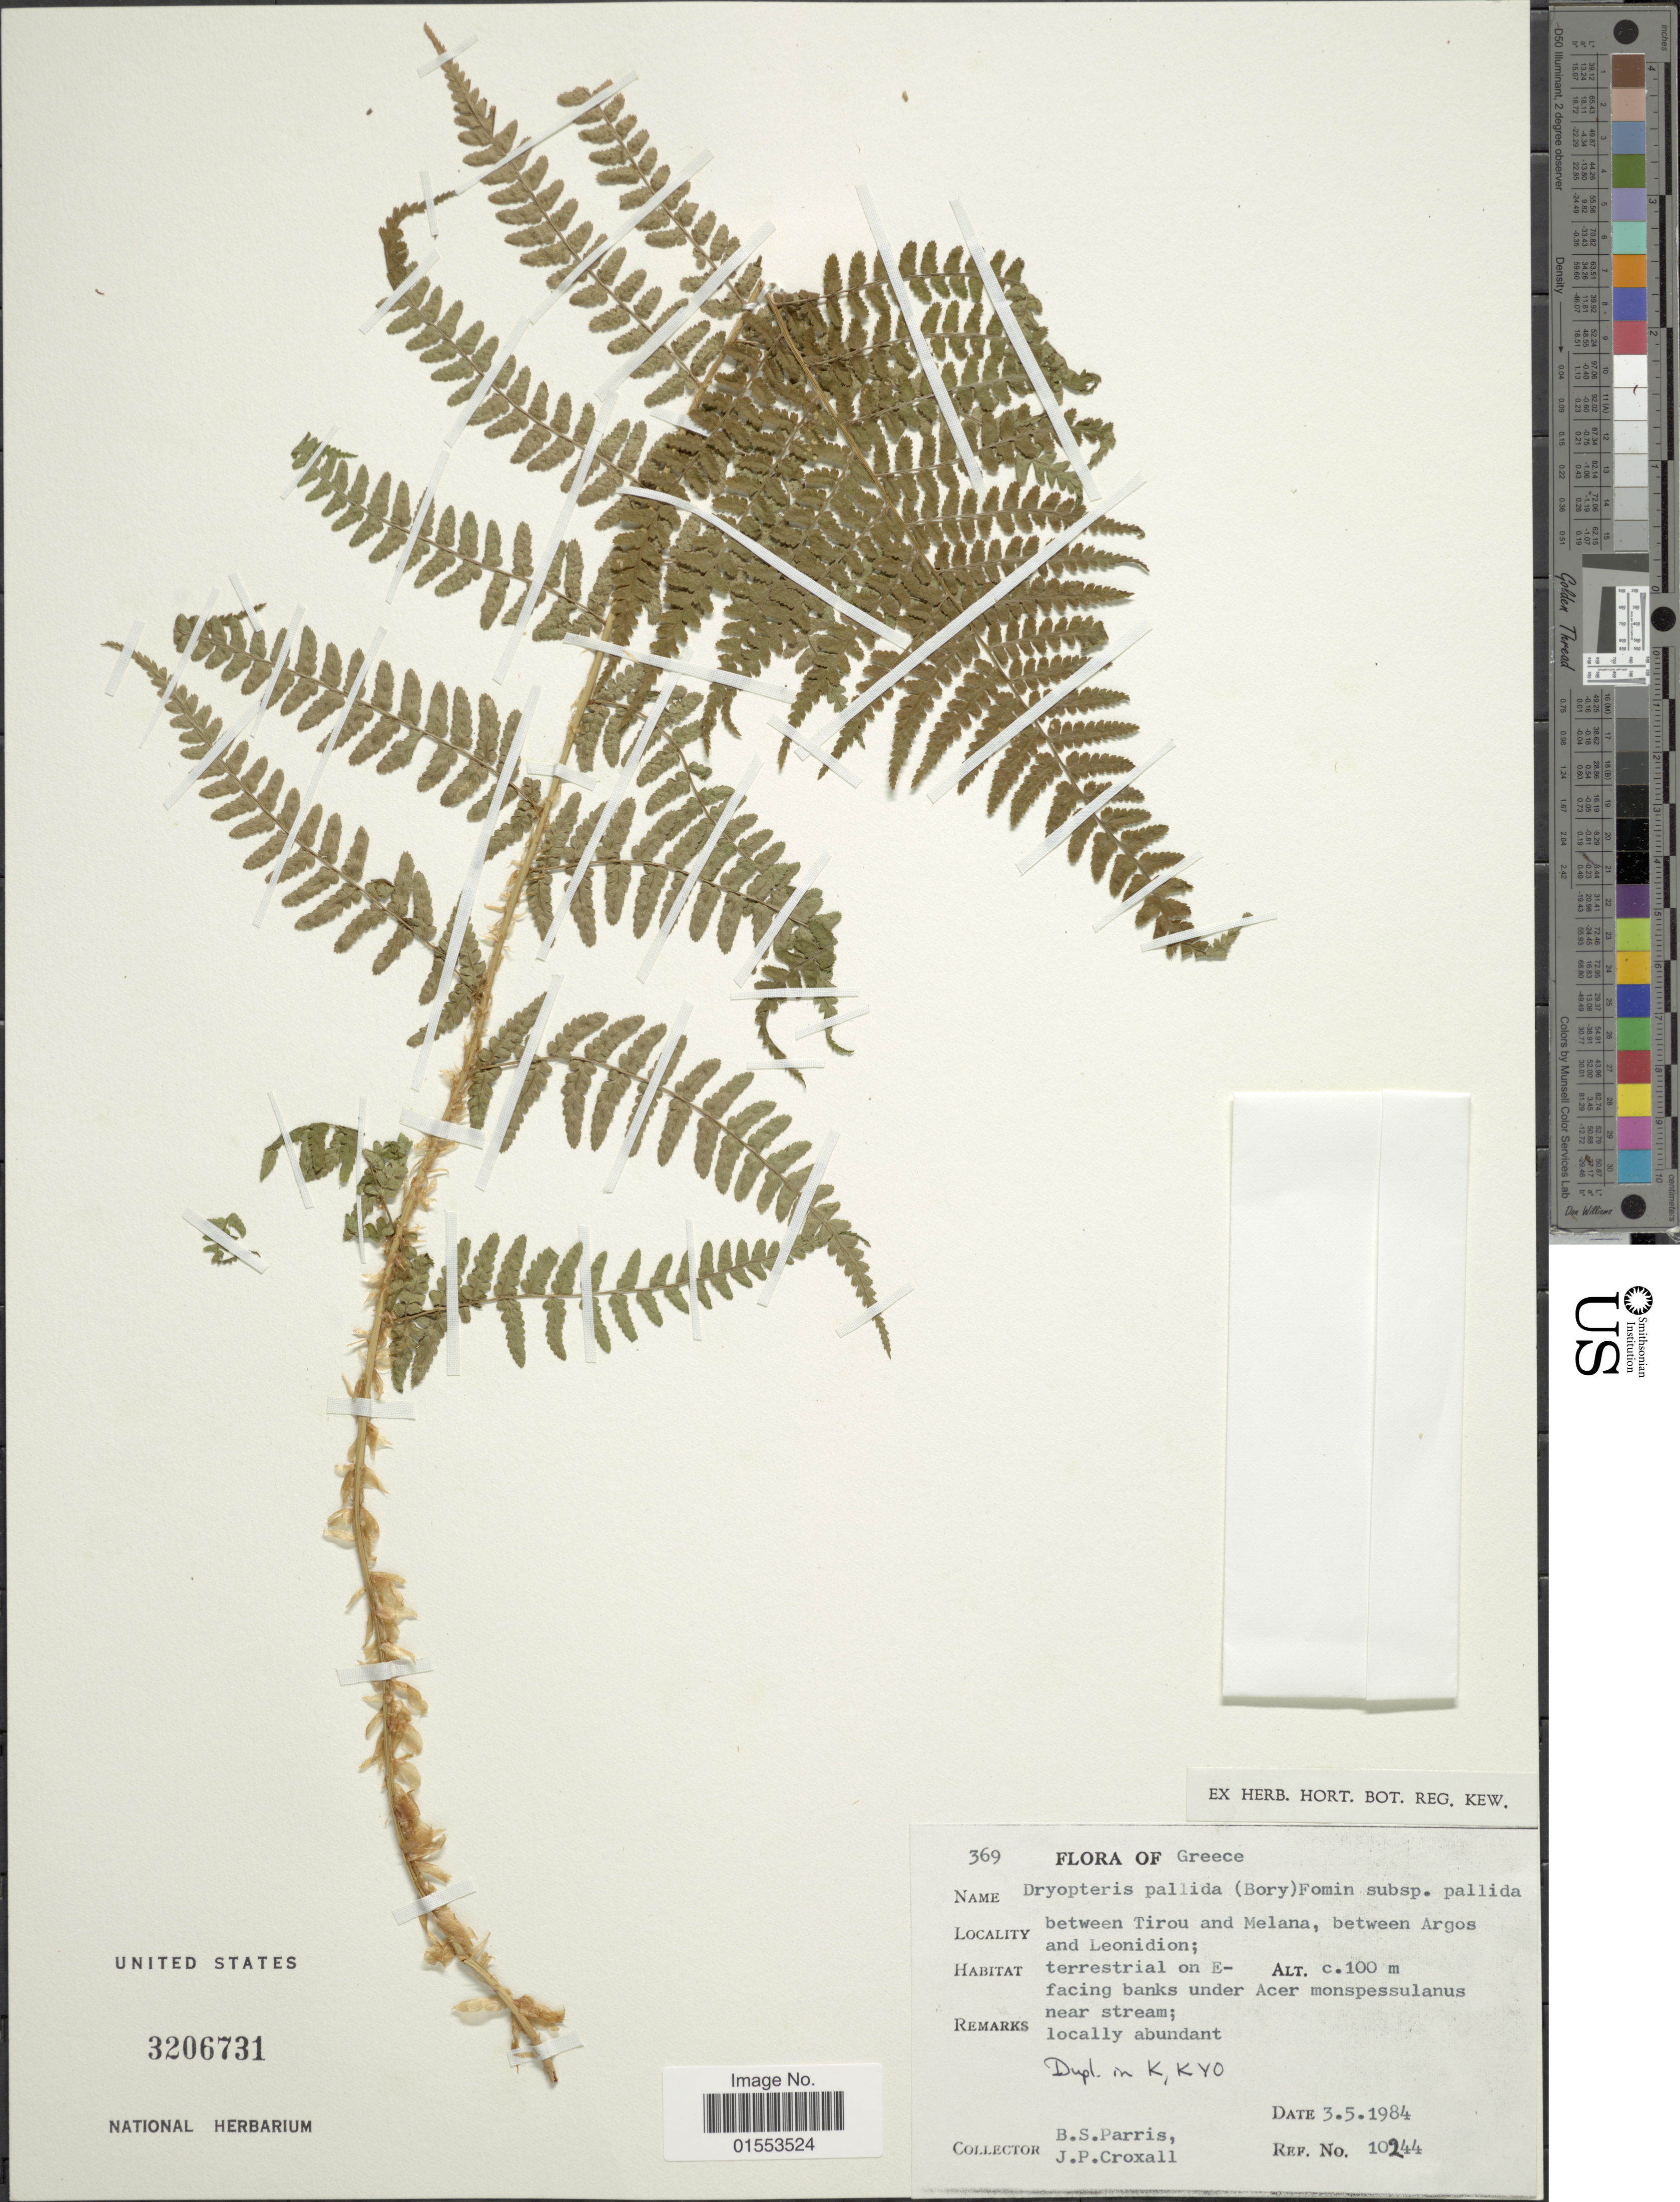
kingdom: Plantae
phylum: Tracheophyta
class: Polypodiopsida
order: Polypodiales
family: Dryopteridaceae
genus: Dryopteris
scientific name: Dryopteris pallida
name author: (Bory) Maire & Petitm.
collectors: B. S. Parris & J. P. Croxall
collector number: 10244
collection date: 1954-05-03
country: Greece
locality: Greece, between Tirou and Melana, between Argos and Leonidion. Terrestrial on E-facing banks.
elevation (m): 100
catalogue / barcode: US 3206731